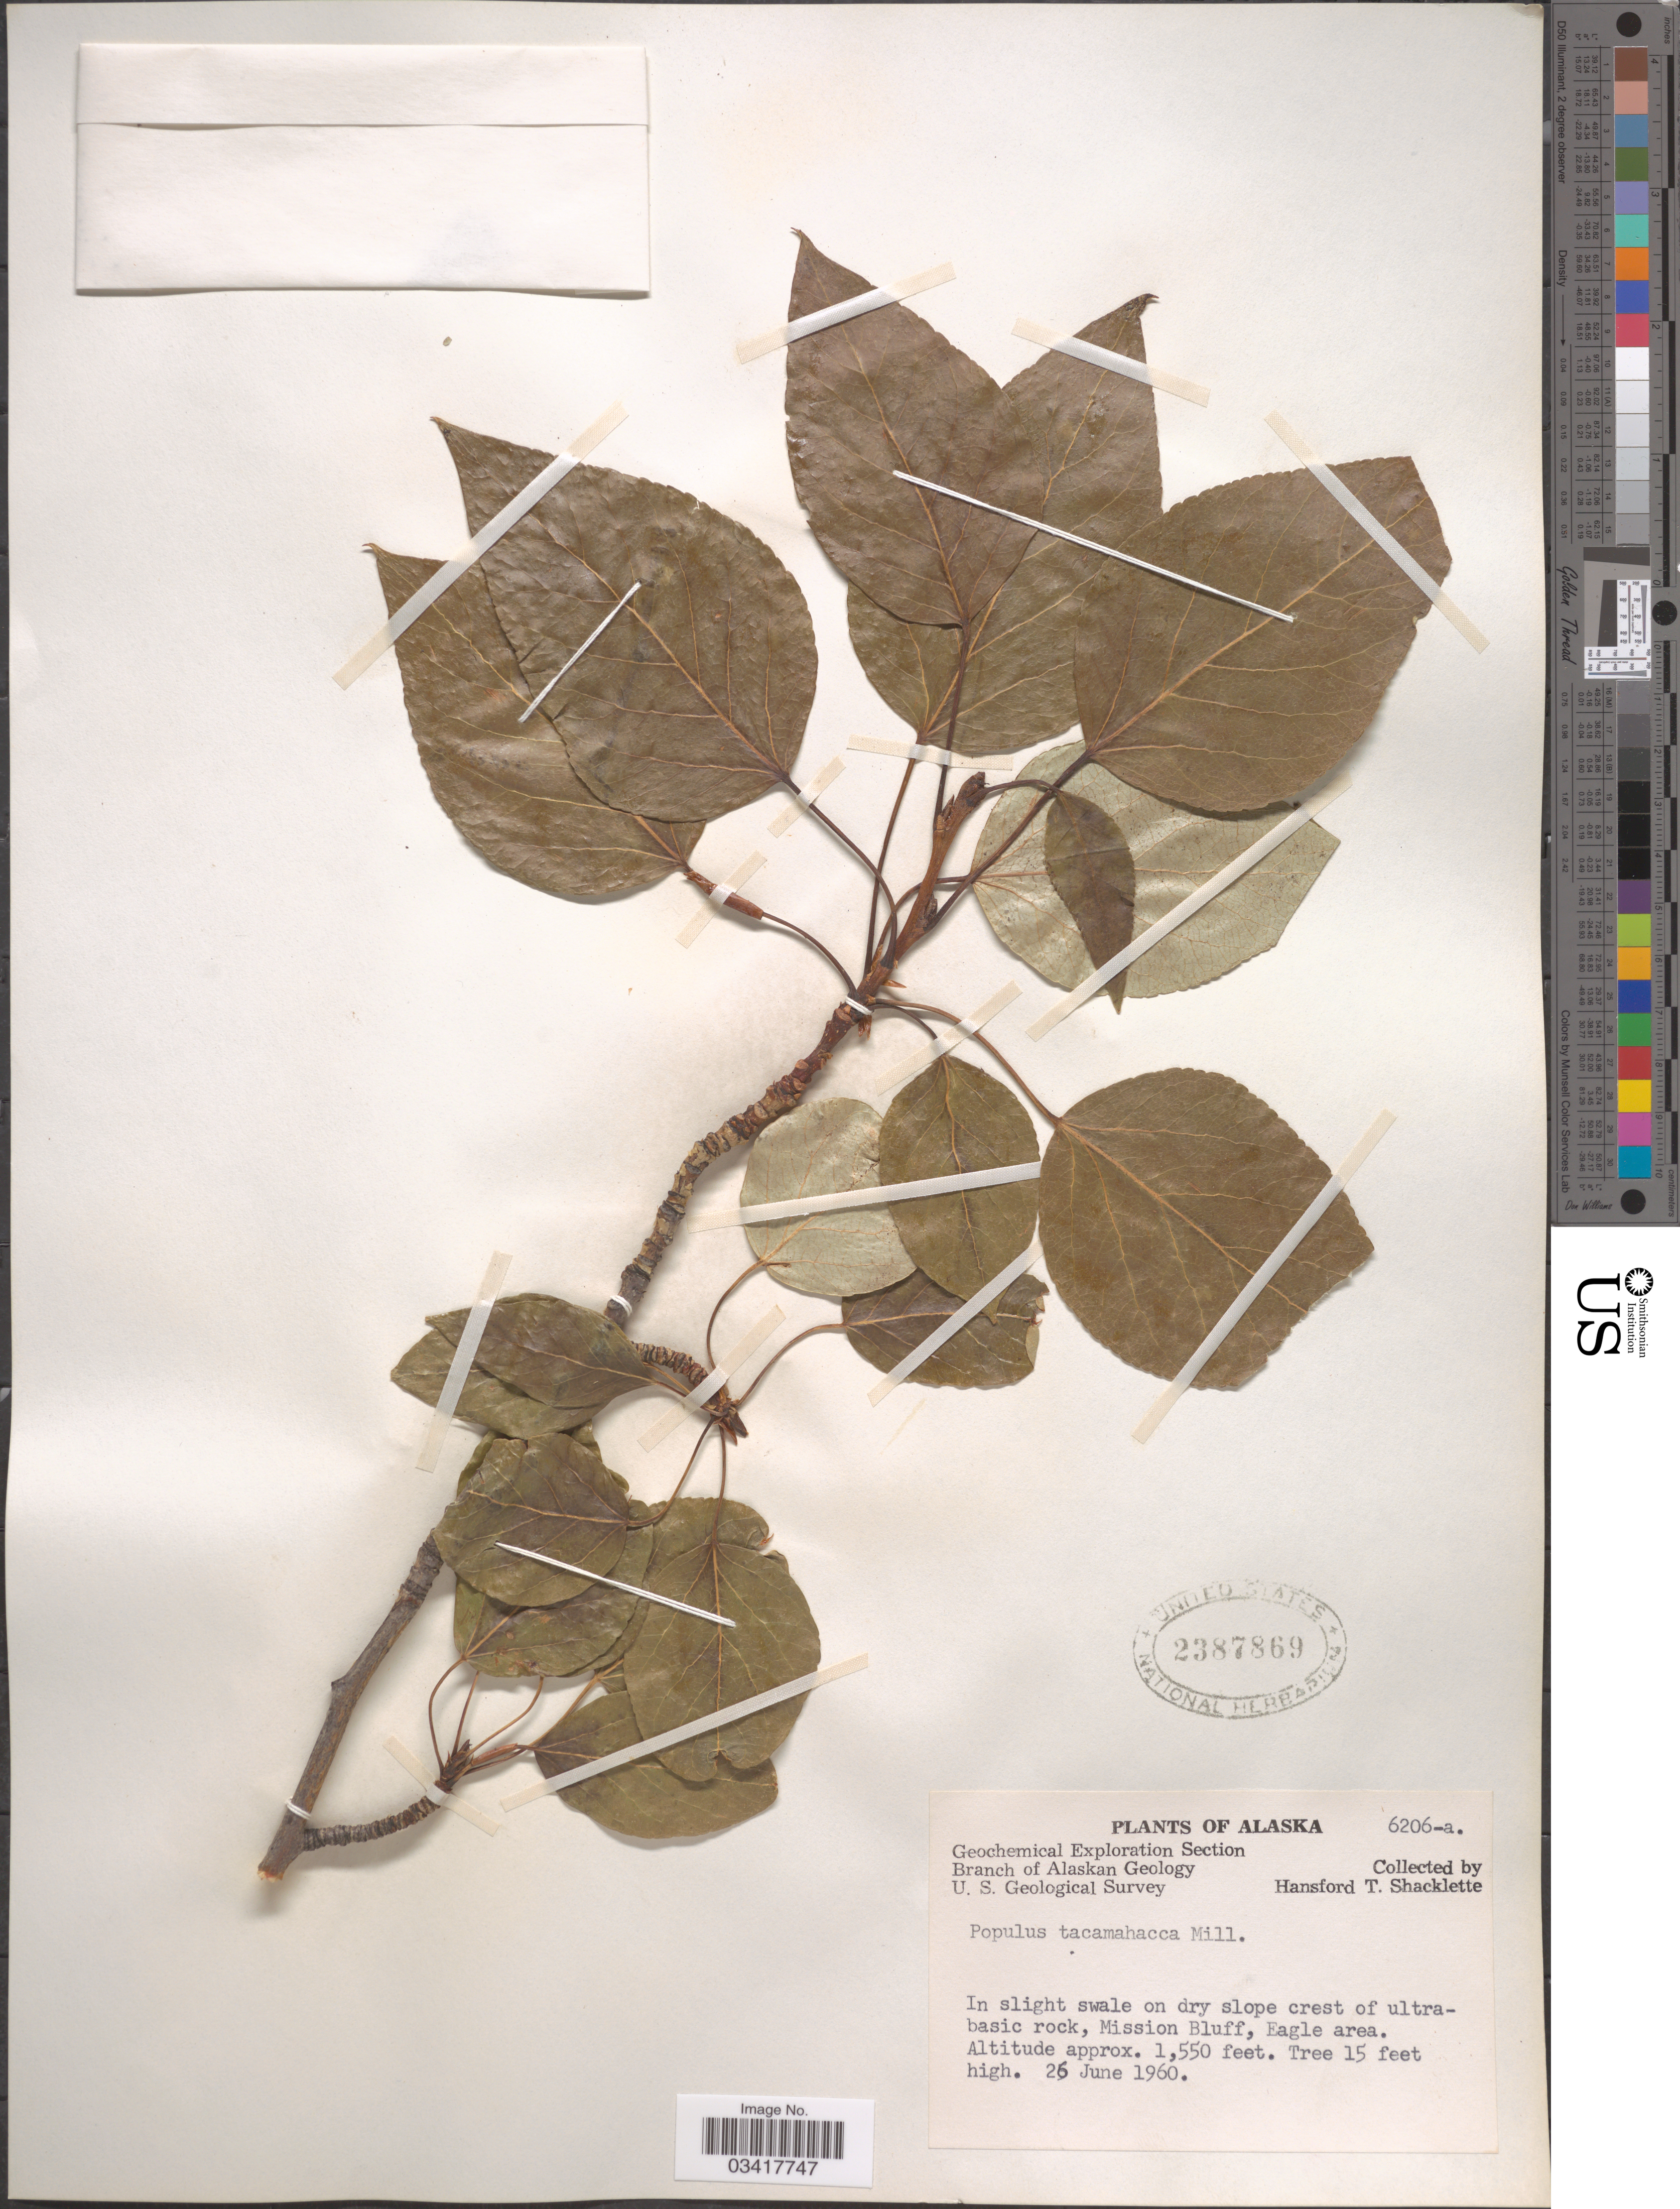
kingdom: Plantae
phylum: Tracheophyta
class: Magnoliopsida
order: Malpighiales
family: Salicaceae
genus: Populus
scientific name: Populus balsamifera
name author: L.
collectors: H. Shacklette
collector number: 6206-a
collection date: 1960-06-26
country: United States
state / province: Alaska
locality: In slight swale on dry slope crest of ultrabasic rock, Mission Bluff, Eagle area.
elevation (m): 472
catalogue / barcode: US 2387869